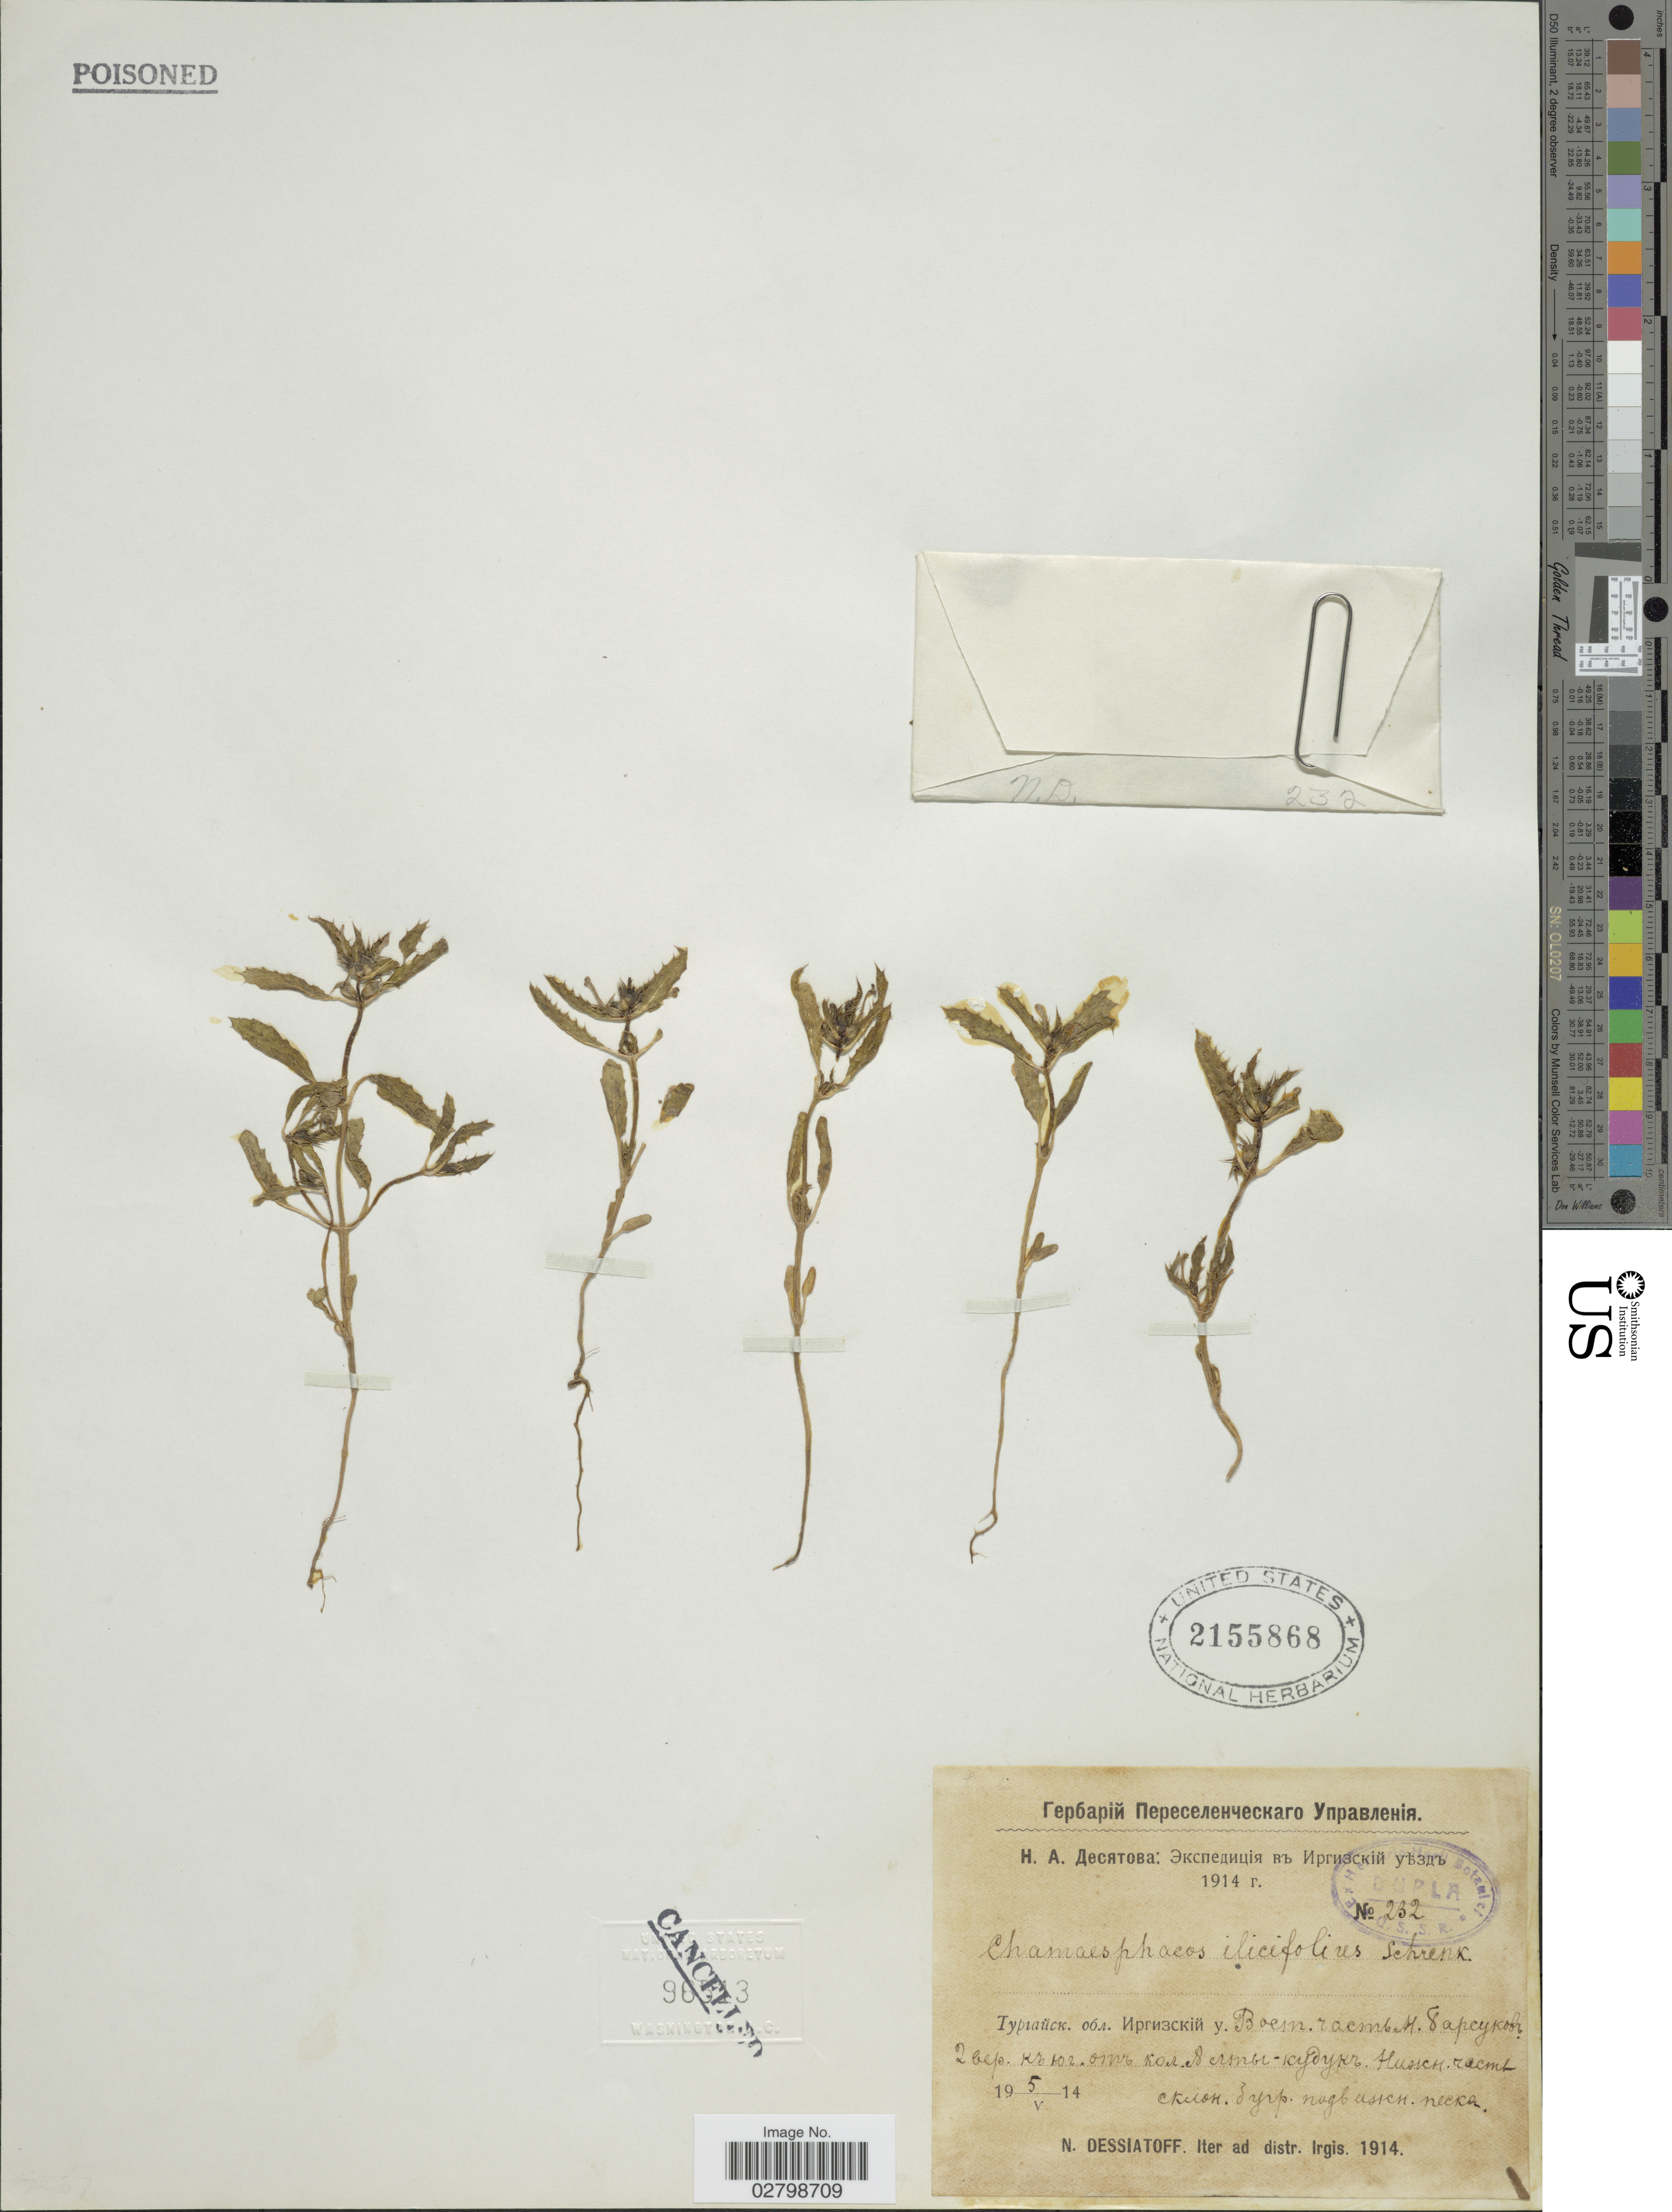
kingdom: Plantae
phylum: Tracheophyta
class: Magnoliopsida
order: Lamiales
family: Lamiaceae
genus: Chamaesphacos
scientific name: Chamaesphacos ilicifolius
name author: Schrenk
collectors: N. Dessiatoff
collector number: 232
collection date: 1914-05-05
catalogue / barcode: US 2155868